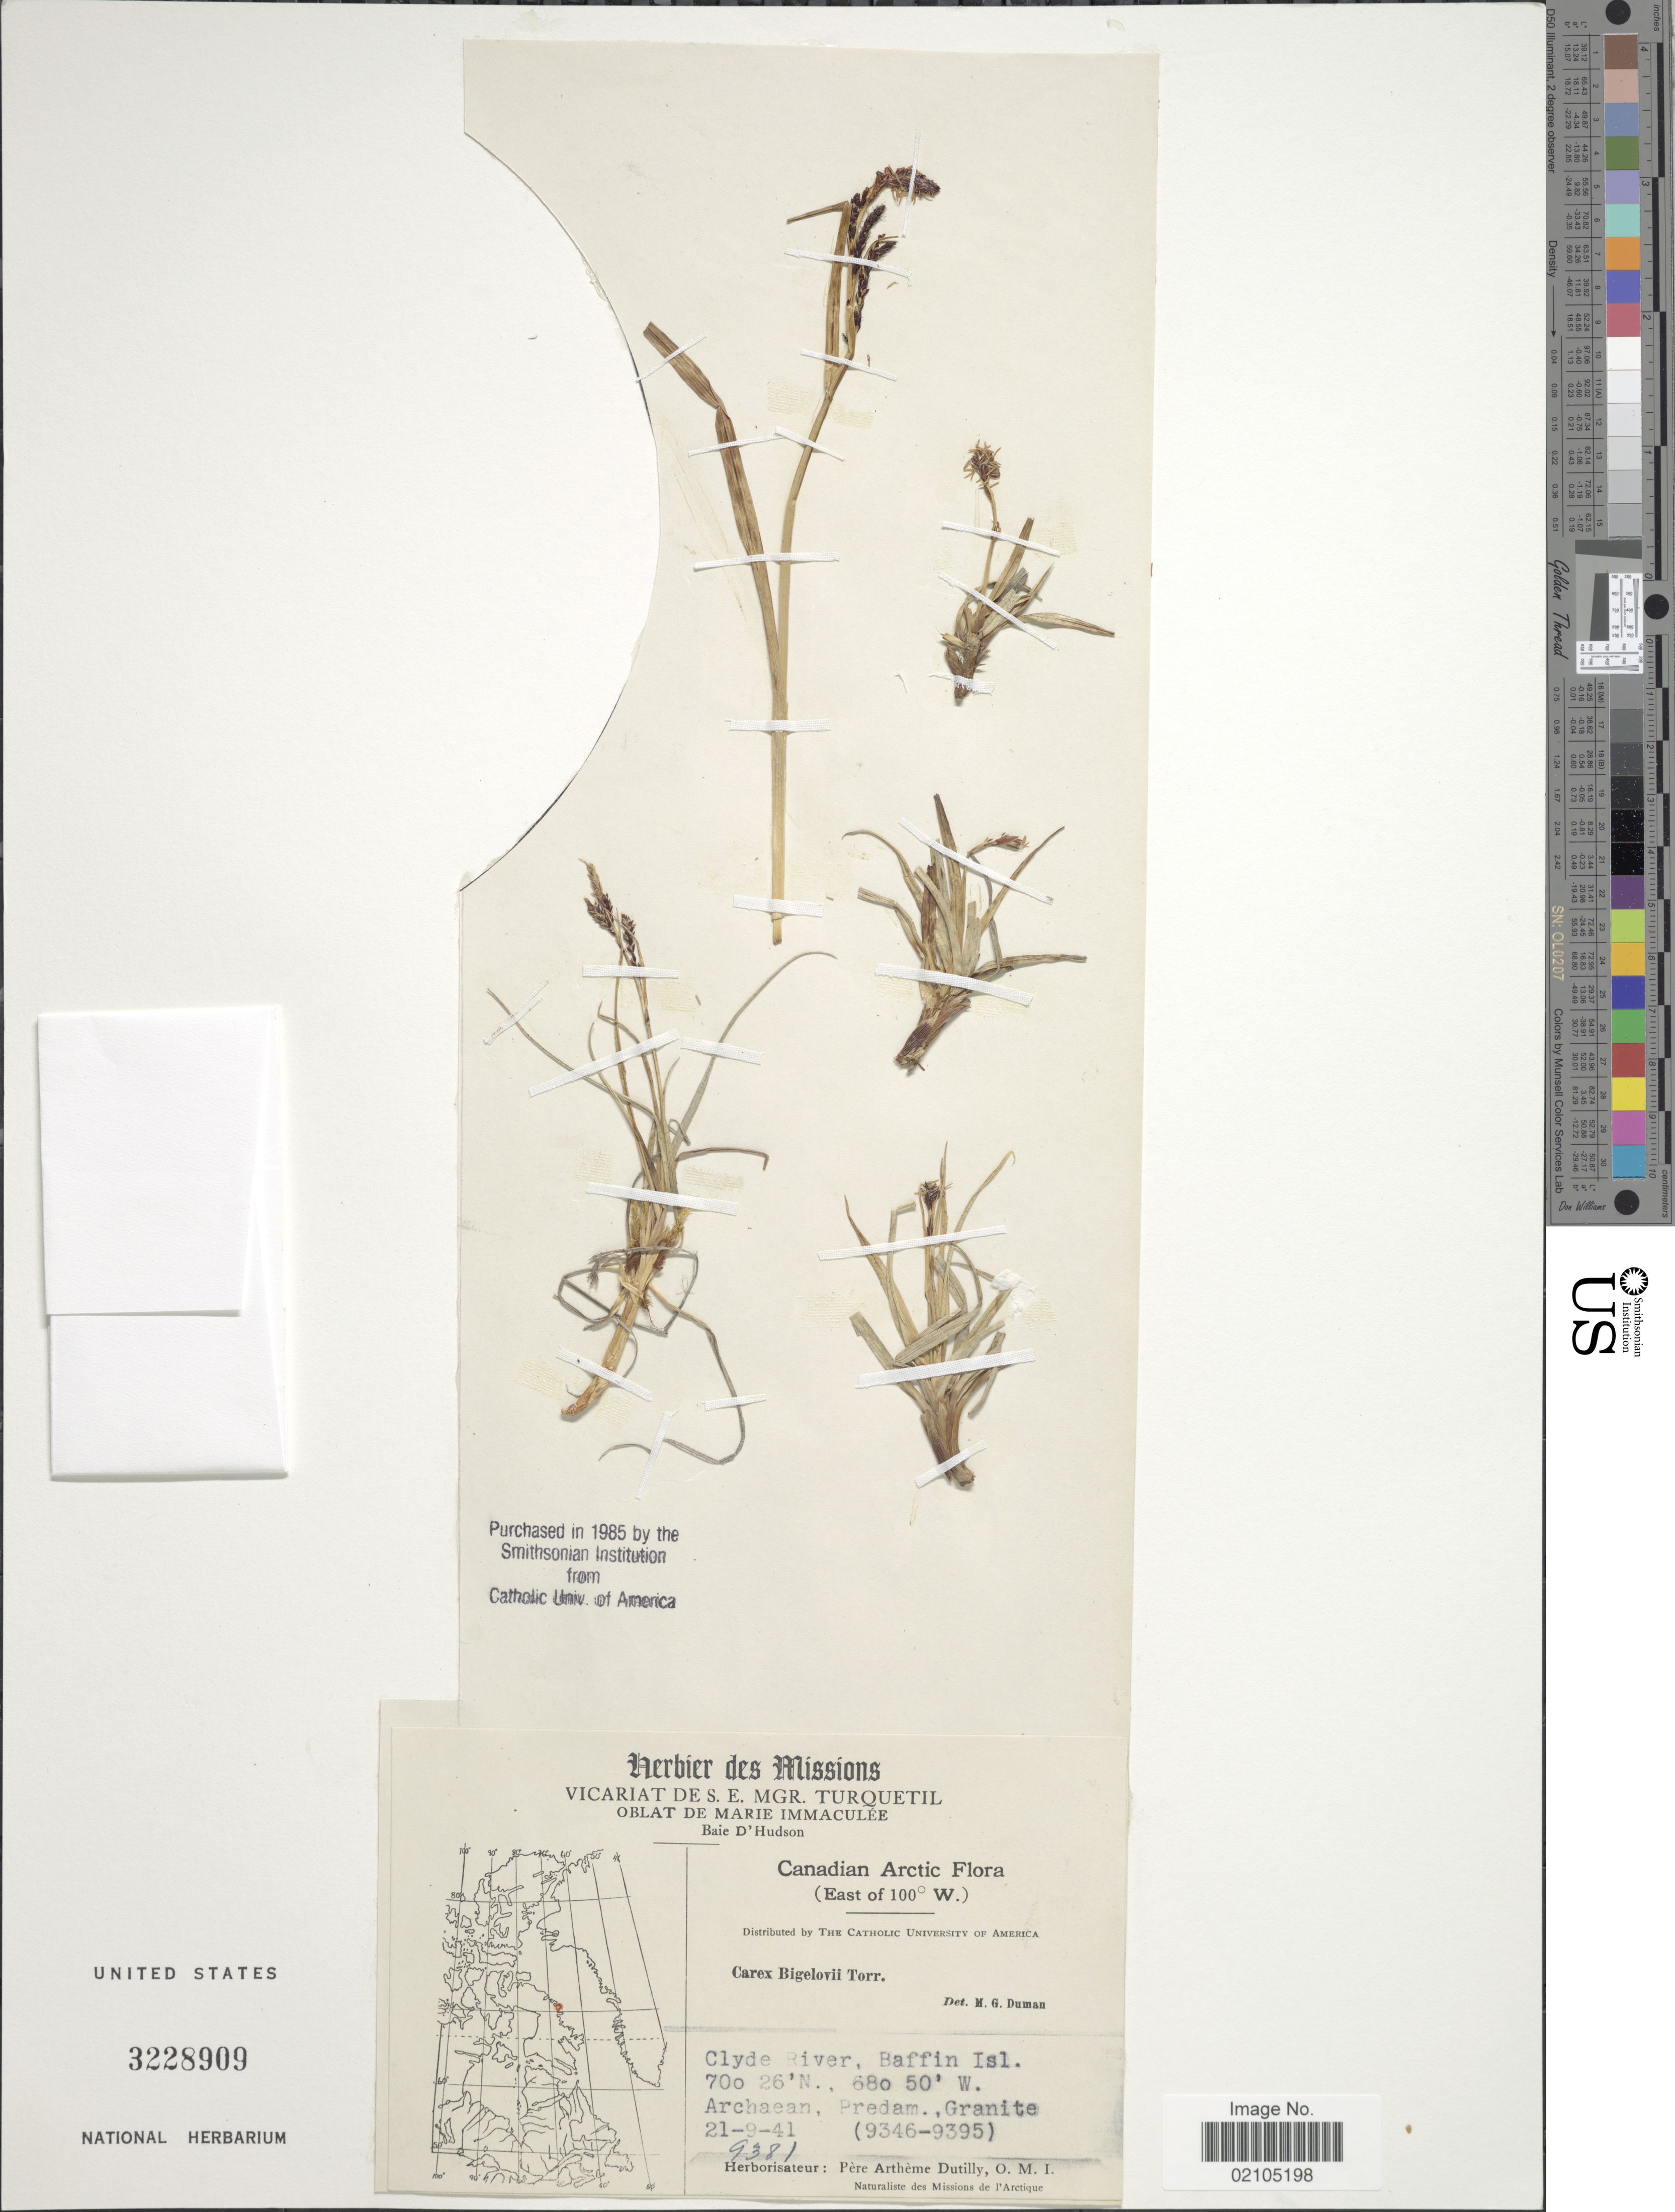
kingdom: Plantae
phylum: Tracheophyta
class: Liliopsida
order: Poales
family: Cyperaceae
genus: Carex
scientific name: Carex bigelowii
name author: Torr. ex Schwein.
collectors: A. Dutilly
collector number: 9381/(9346-9395)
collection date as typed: Transcribed d/m/y: 21/9/41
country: Canada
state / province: Nunavut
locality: Canadian Arctic, (East of 100ºW). Clyde River, Baffin Isl. Archaean Predam. Granite.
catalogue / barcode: US 3228909